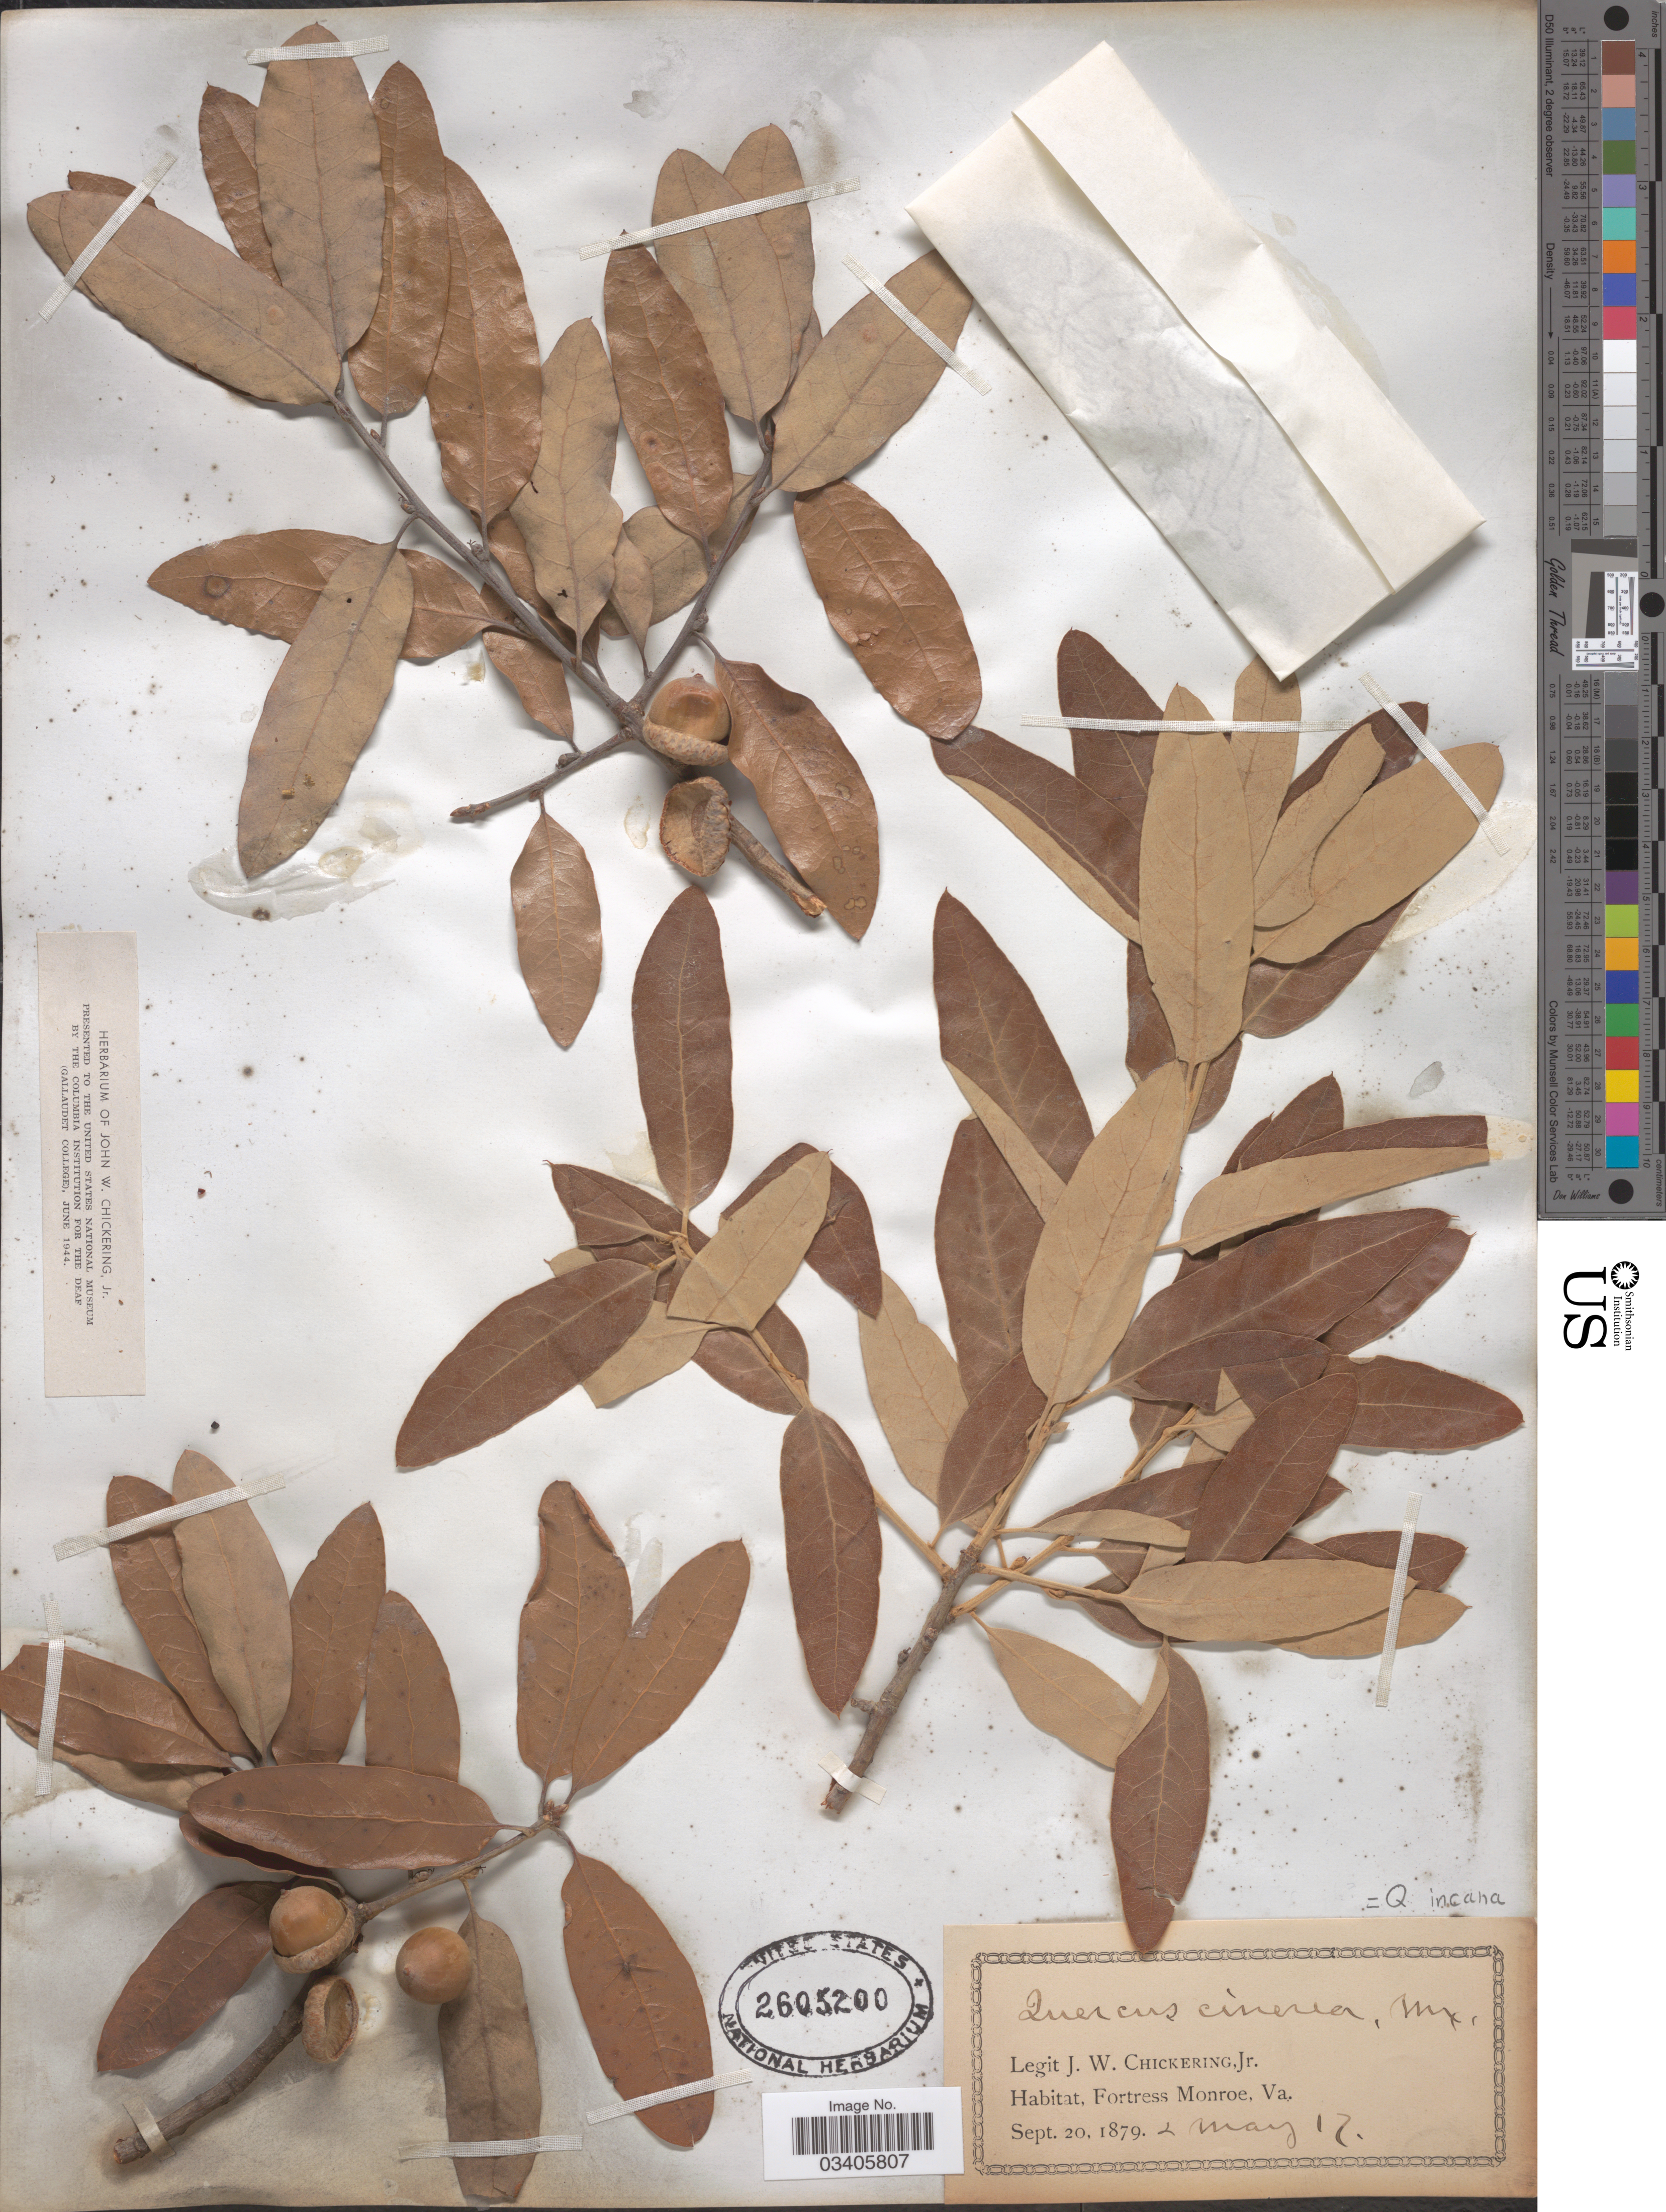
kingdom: Plantae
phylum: Tracheophyta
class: Magnoliopsida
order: Fagales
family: Fagaceae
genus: Quercus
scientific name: Quercus incana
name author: W. Bartram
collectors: J. W. Chickering Jr.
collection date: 1879-05-17/1879-09-20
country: United States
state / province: Virginia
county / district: City of Hampton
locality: Fortress Monroe.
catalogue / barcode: US 2605200